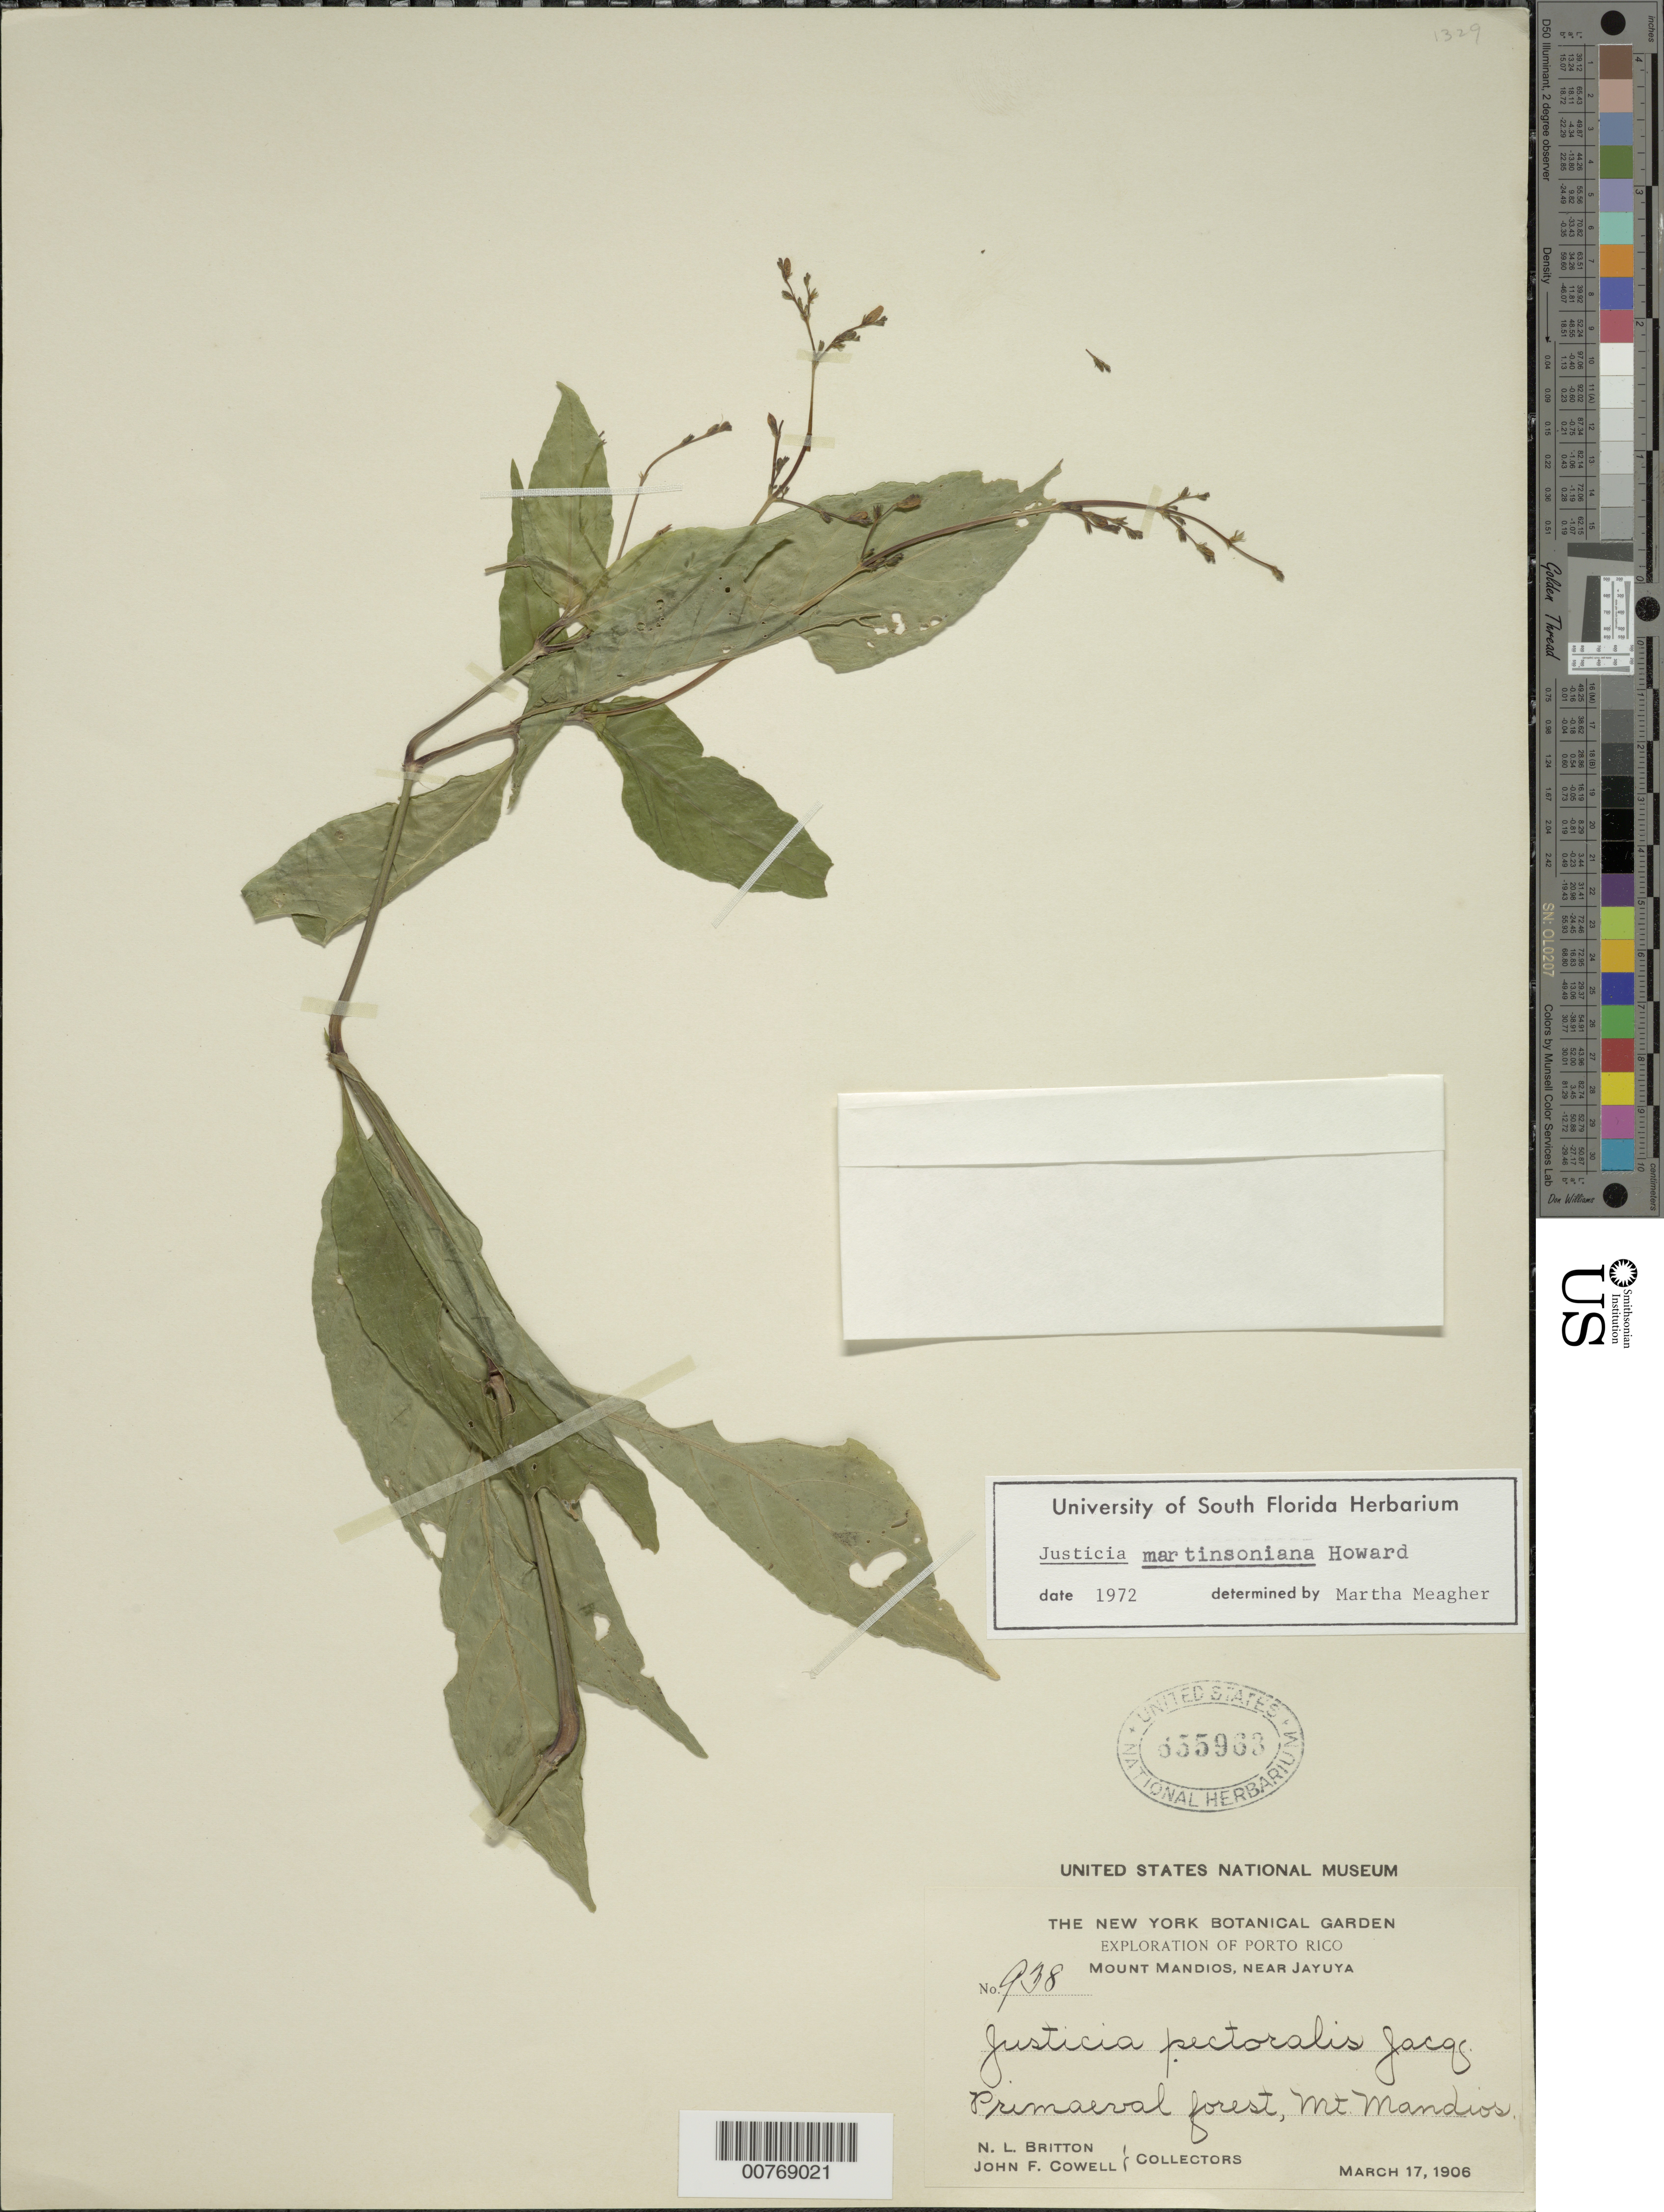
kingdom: Plantae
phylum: Tracheophyta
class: Magnoliopsida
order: Lamiales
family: Acanthaceae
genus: Justicia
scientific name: Justicia martinsoniana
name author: R.A. Howard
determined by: Meagher, M.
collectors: N. Britton & J. F. Cowell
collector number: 938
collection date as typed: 17 Mar 1906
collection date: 1906-03-17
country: Puerto Rico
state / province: Jayuya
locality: Mount Mandios, near Jayuya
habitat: Primaeval forest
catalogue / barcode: US 635963